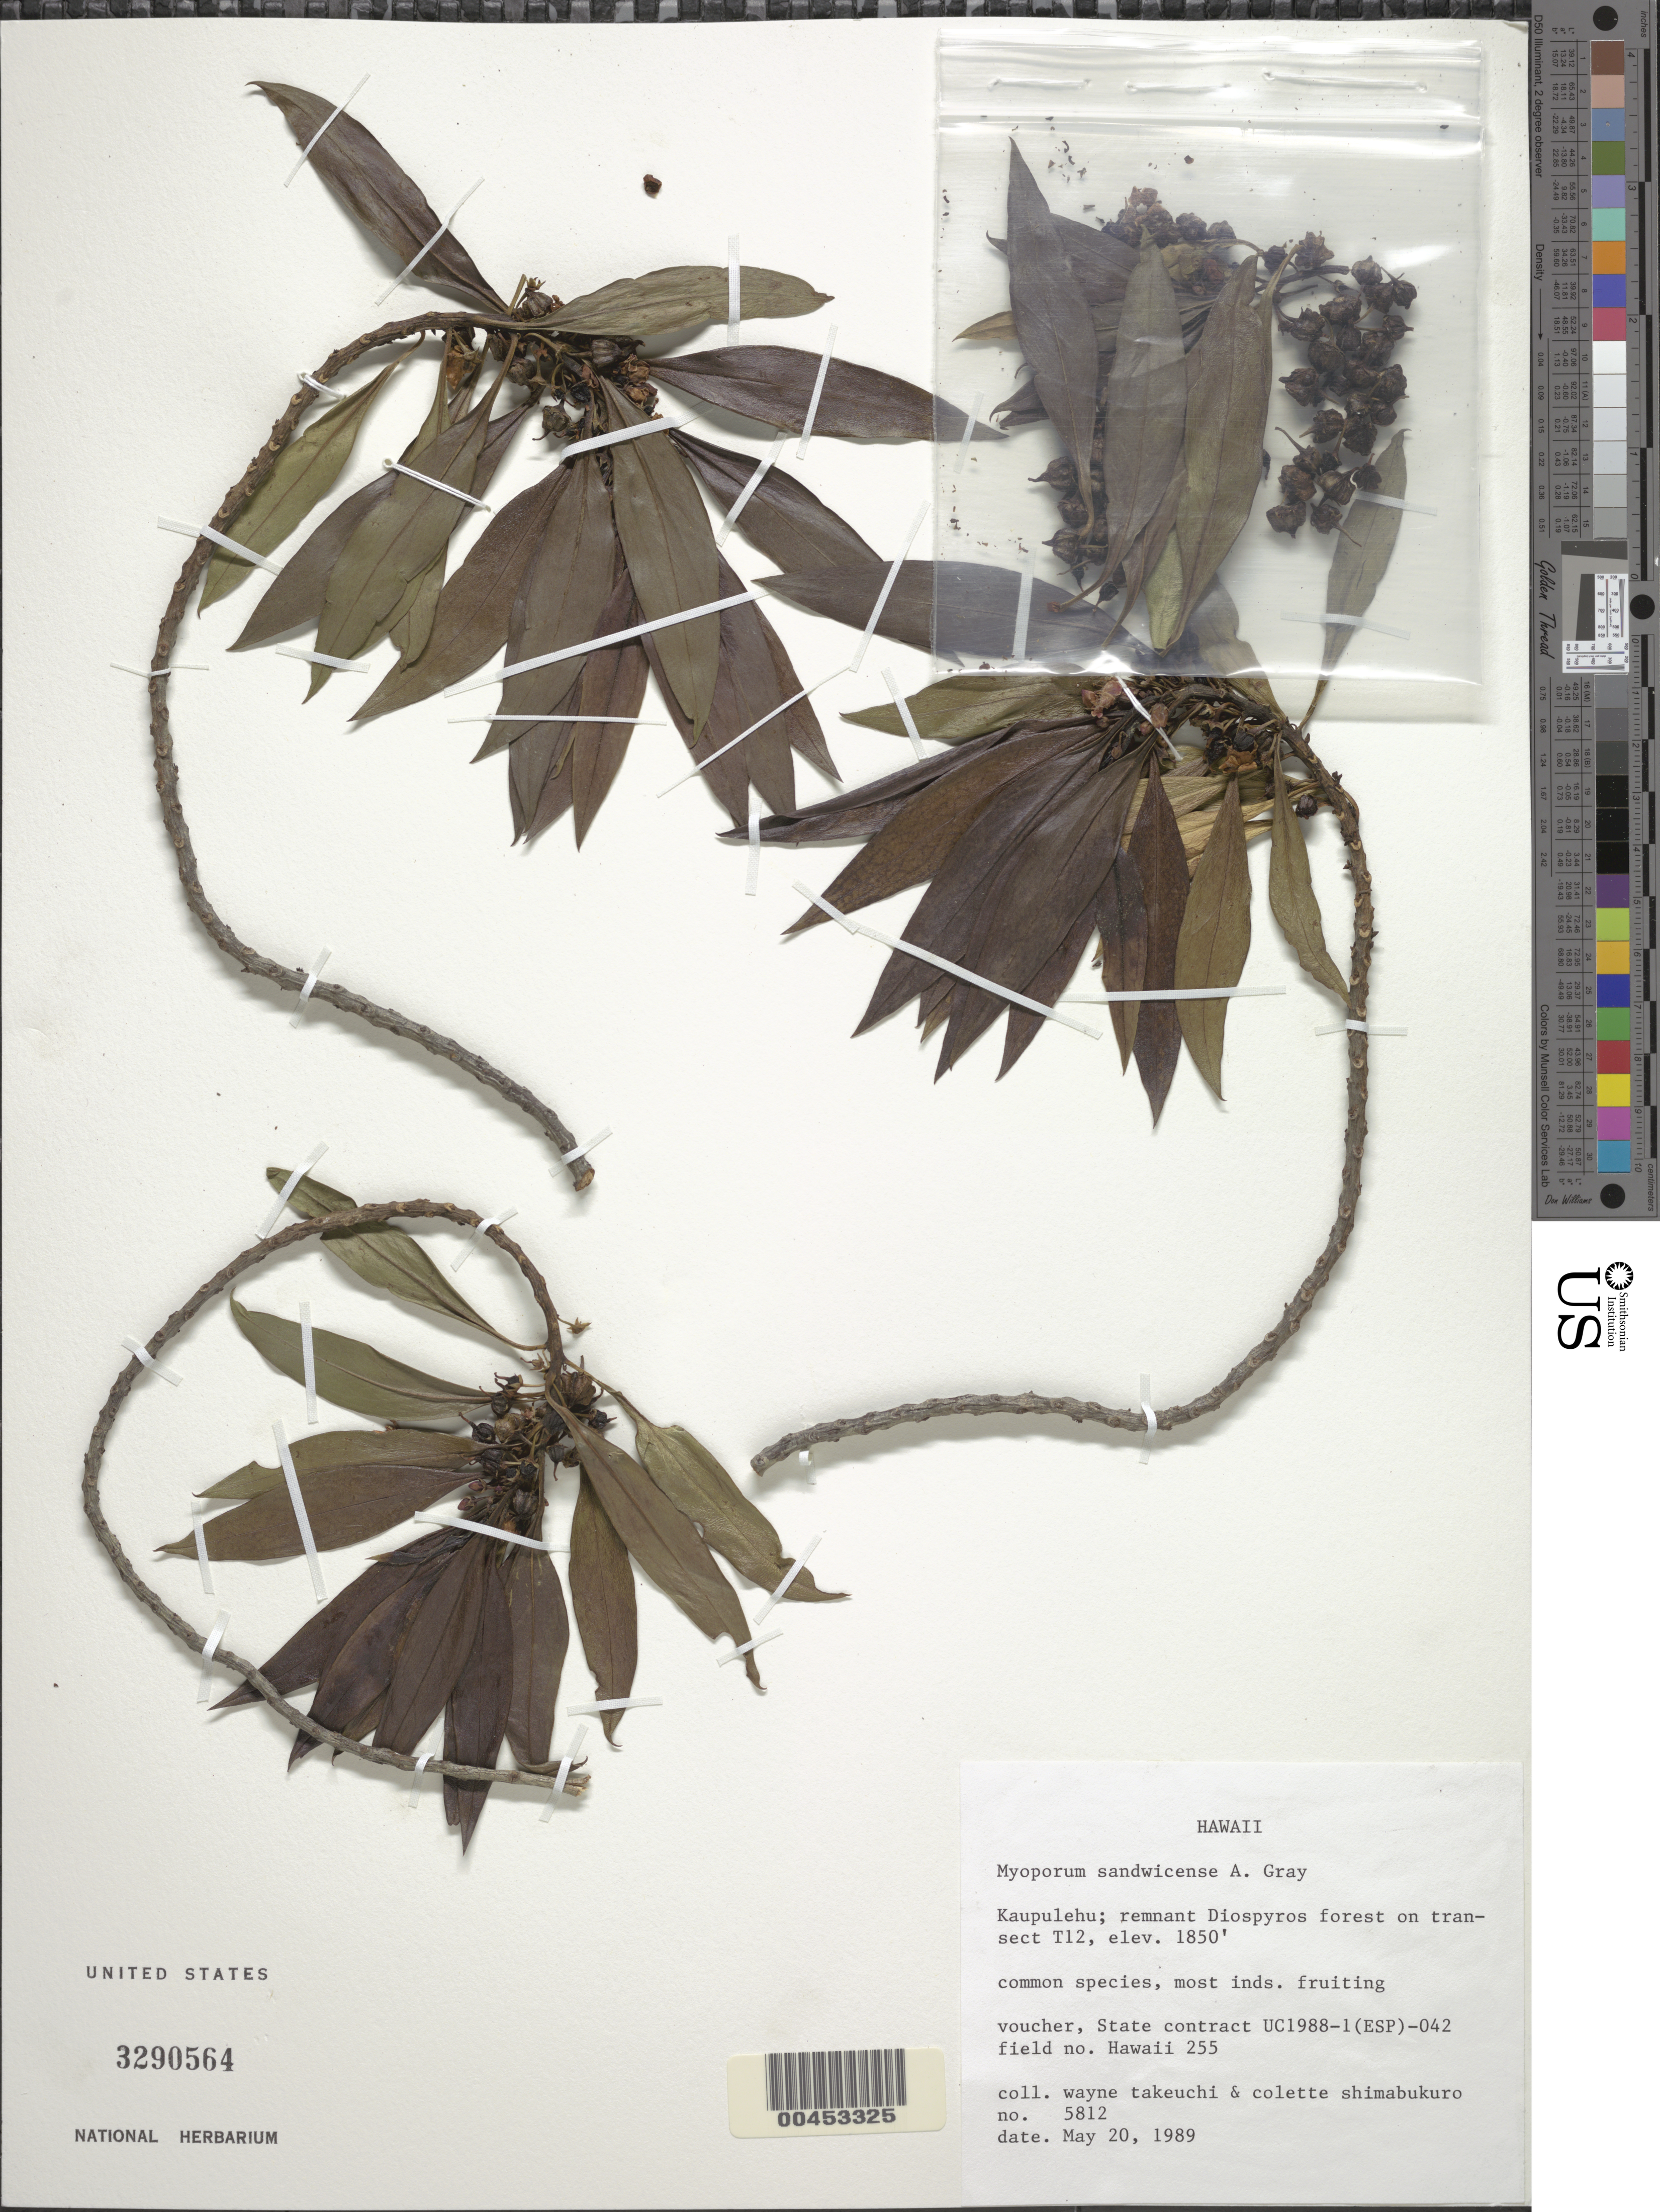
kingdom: Plantae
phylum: Tracheophyta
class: Magnoliopsida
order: Lamiales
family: Scrophulariaceae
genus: Myoporum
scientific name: Myoporum sandwicense subsp. sandwicense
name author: A. Gray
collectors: W. N. Takeuchi & C. Shimabukuro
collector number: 5812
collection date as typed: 20 May 1989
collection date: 1989-05-20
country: United States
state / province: Hawaii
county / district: Hawaii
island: Hawaii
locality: Kaupulehu, on transect T12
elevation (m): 564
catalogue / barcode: US 3290564